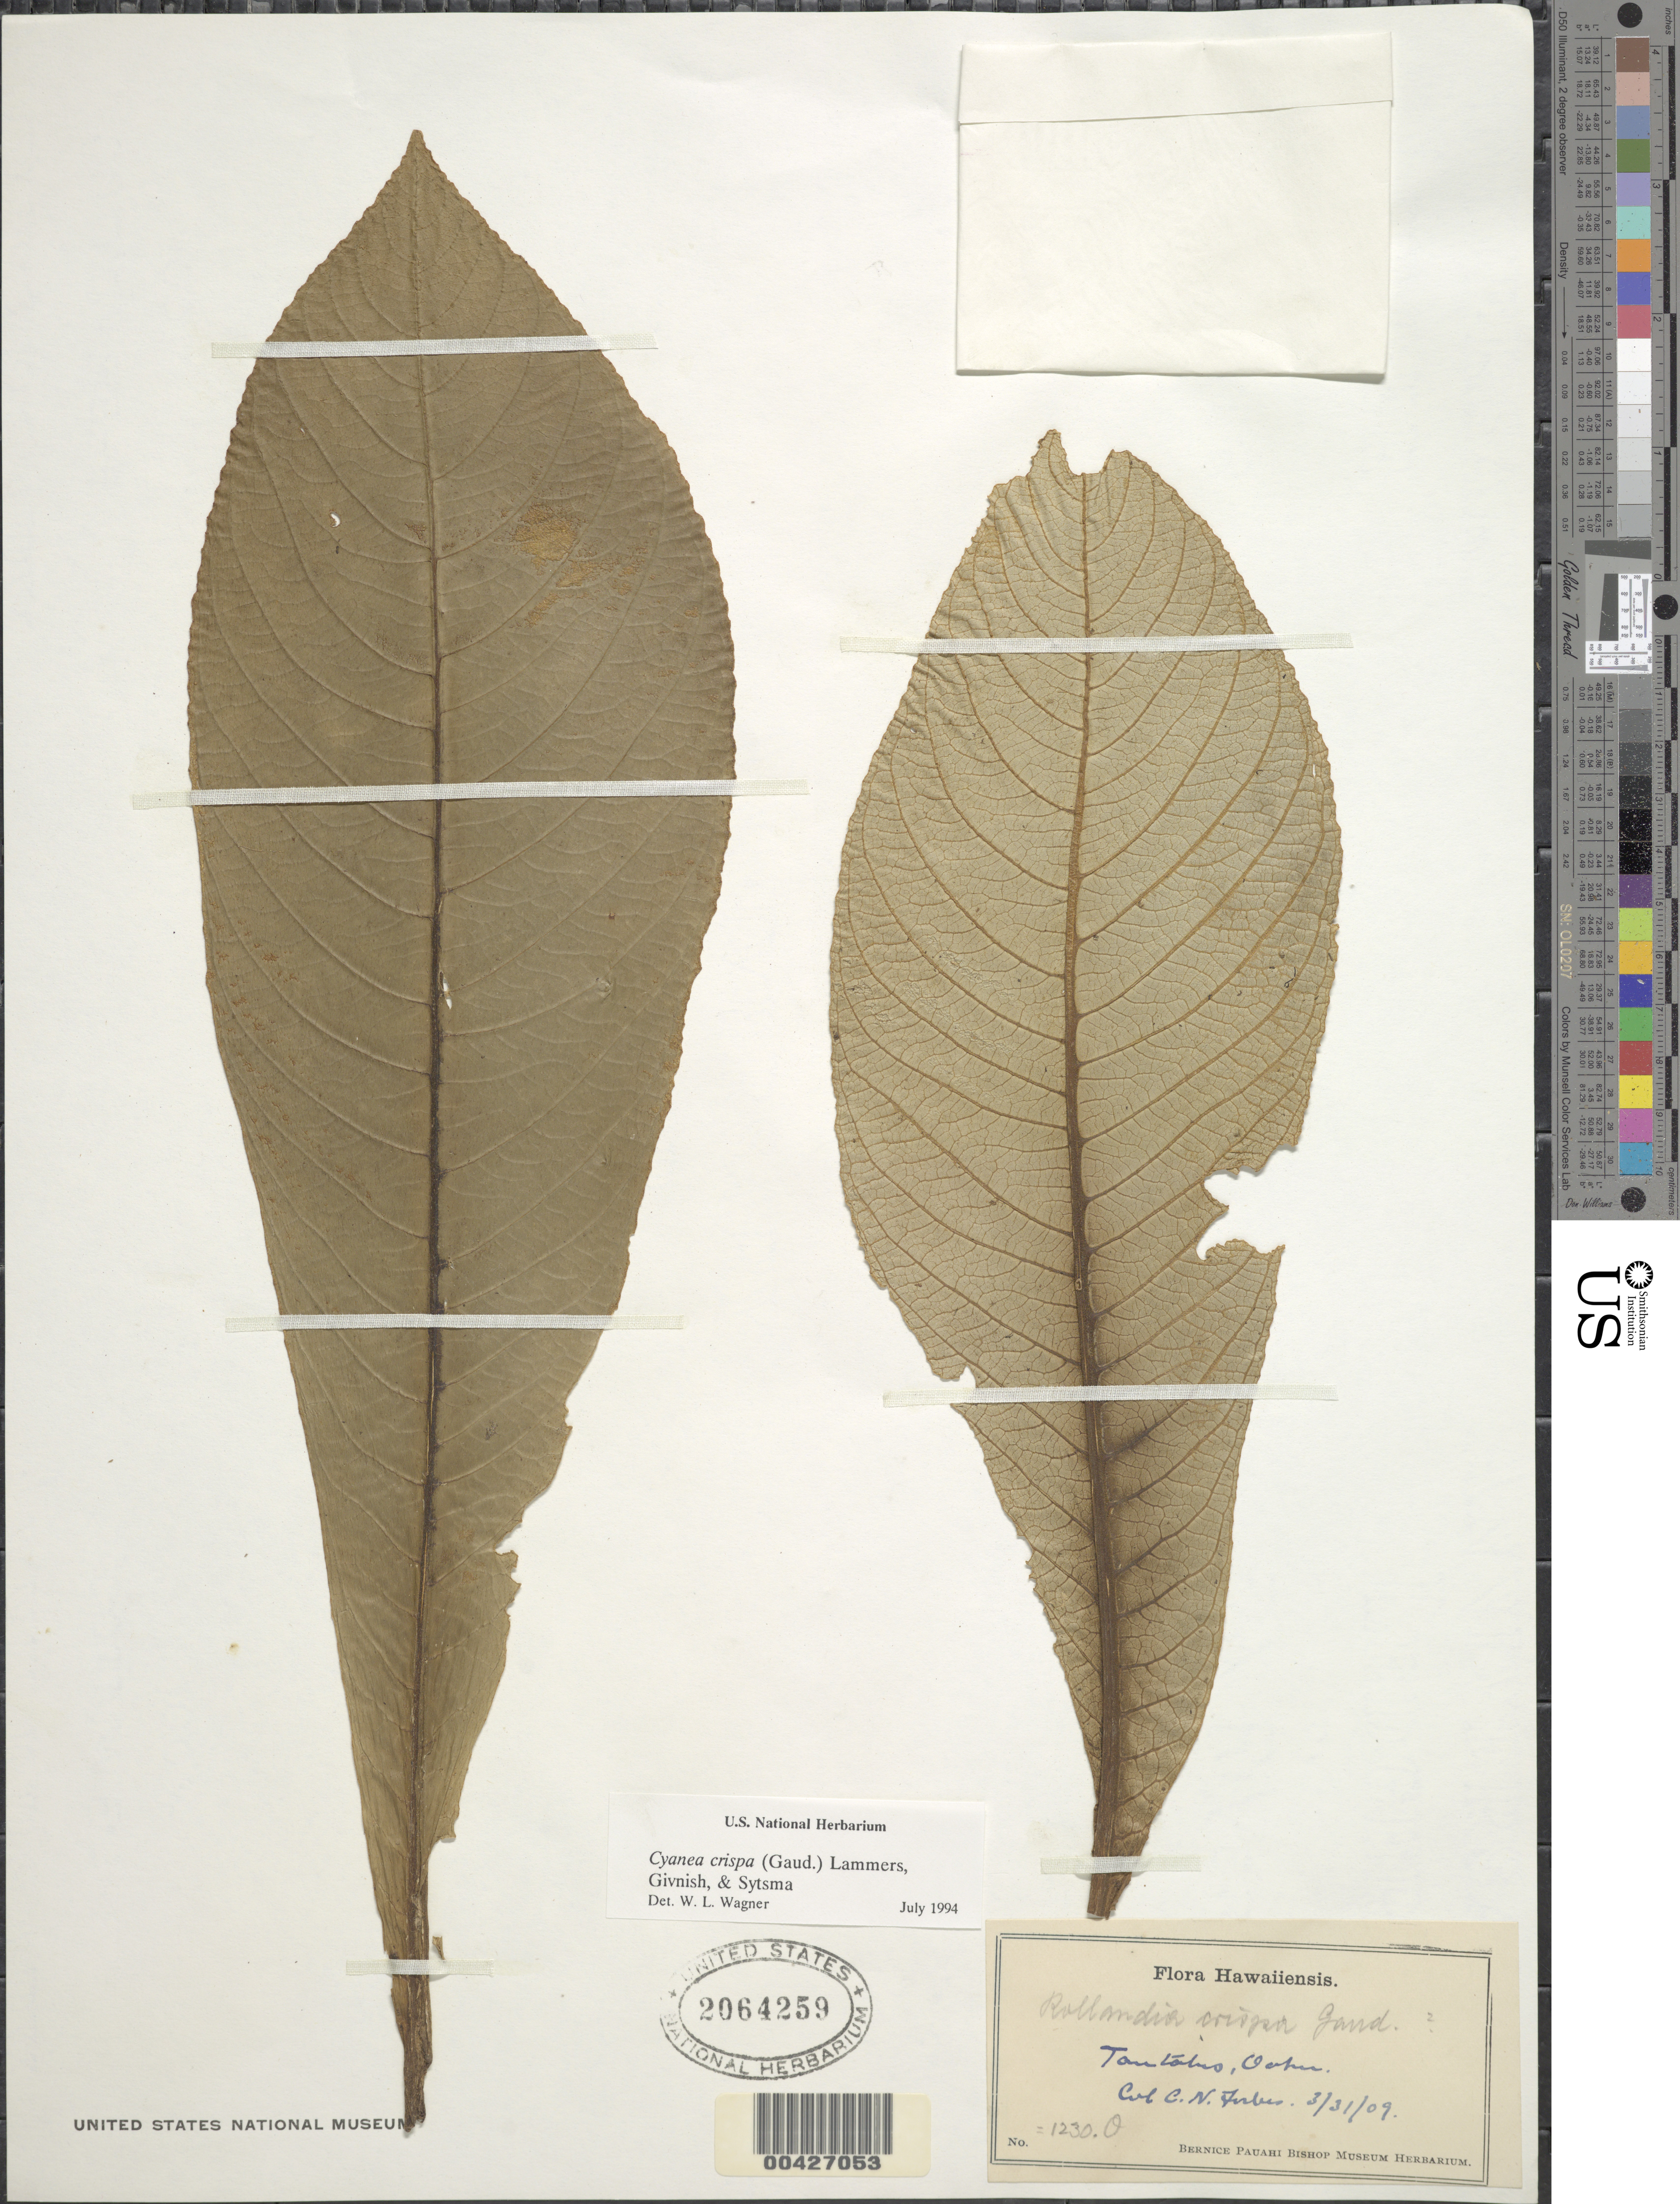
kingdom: Plantae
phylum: Tracheophyta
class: Magnoliopsida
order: Asterales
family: Campanulaceae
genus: Cyanea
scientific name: Cyanea crispa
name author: (Gaudich.) Lammers et al.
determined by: Wagner, W. L., (BOT), Smithsonian Institution - National Museum of Natural History (UNITED STATES)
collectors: C. N. Forbes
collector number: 1230.O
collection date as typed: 31 Mar 1909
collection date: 1909-03-31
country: United States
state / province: Hawaii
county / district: Honolulu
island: Oahu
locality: Tantalus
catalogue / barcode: US 2064259